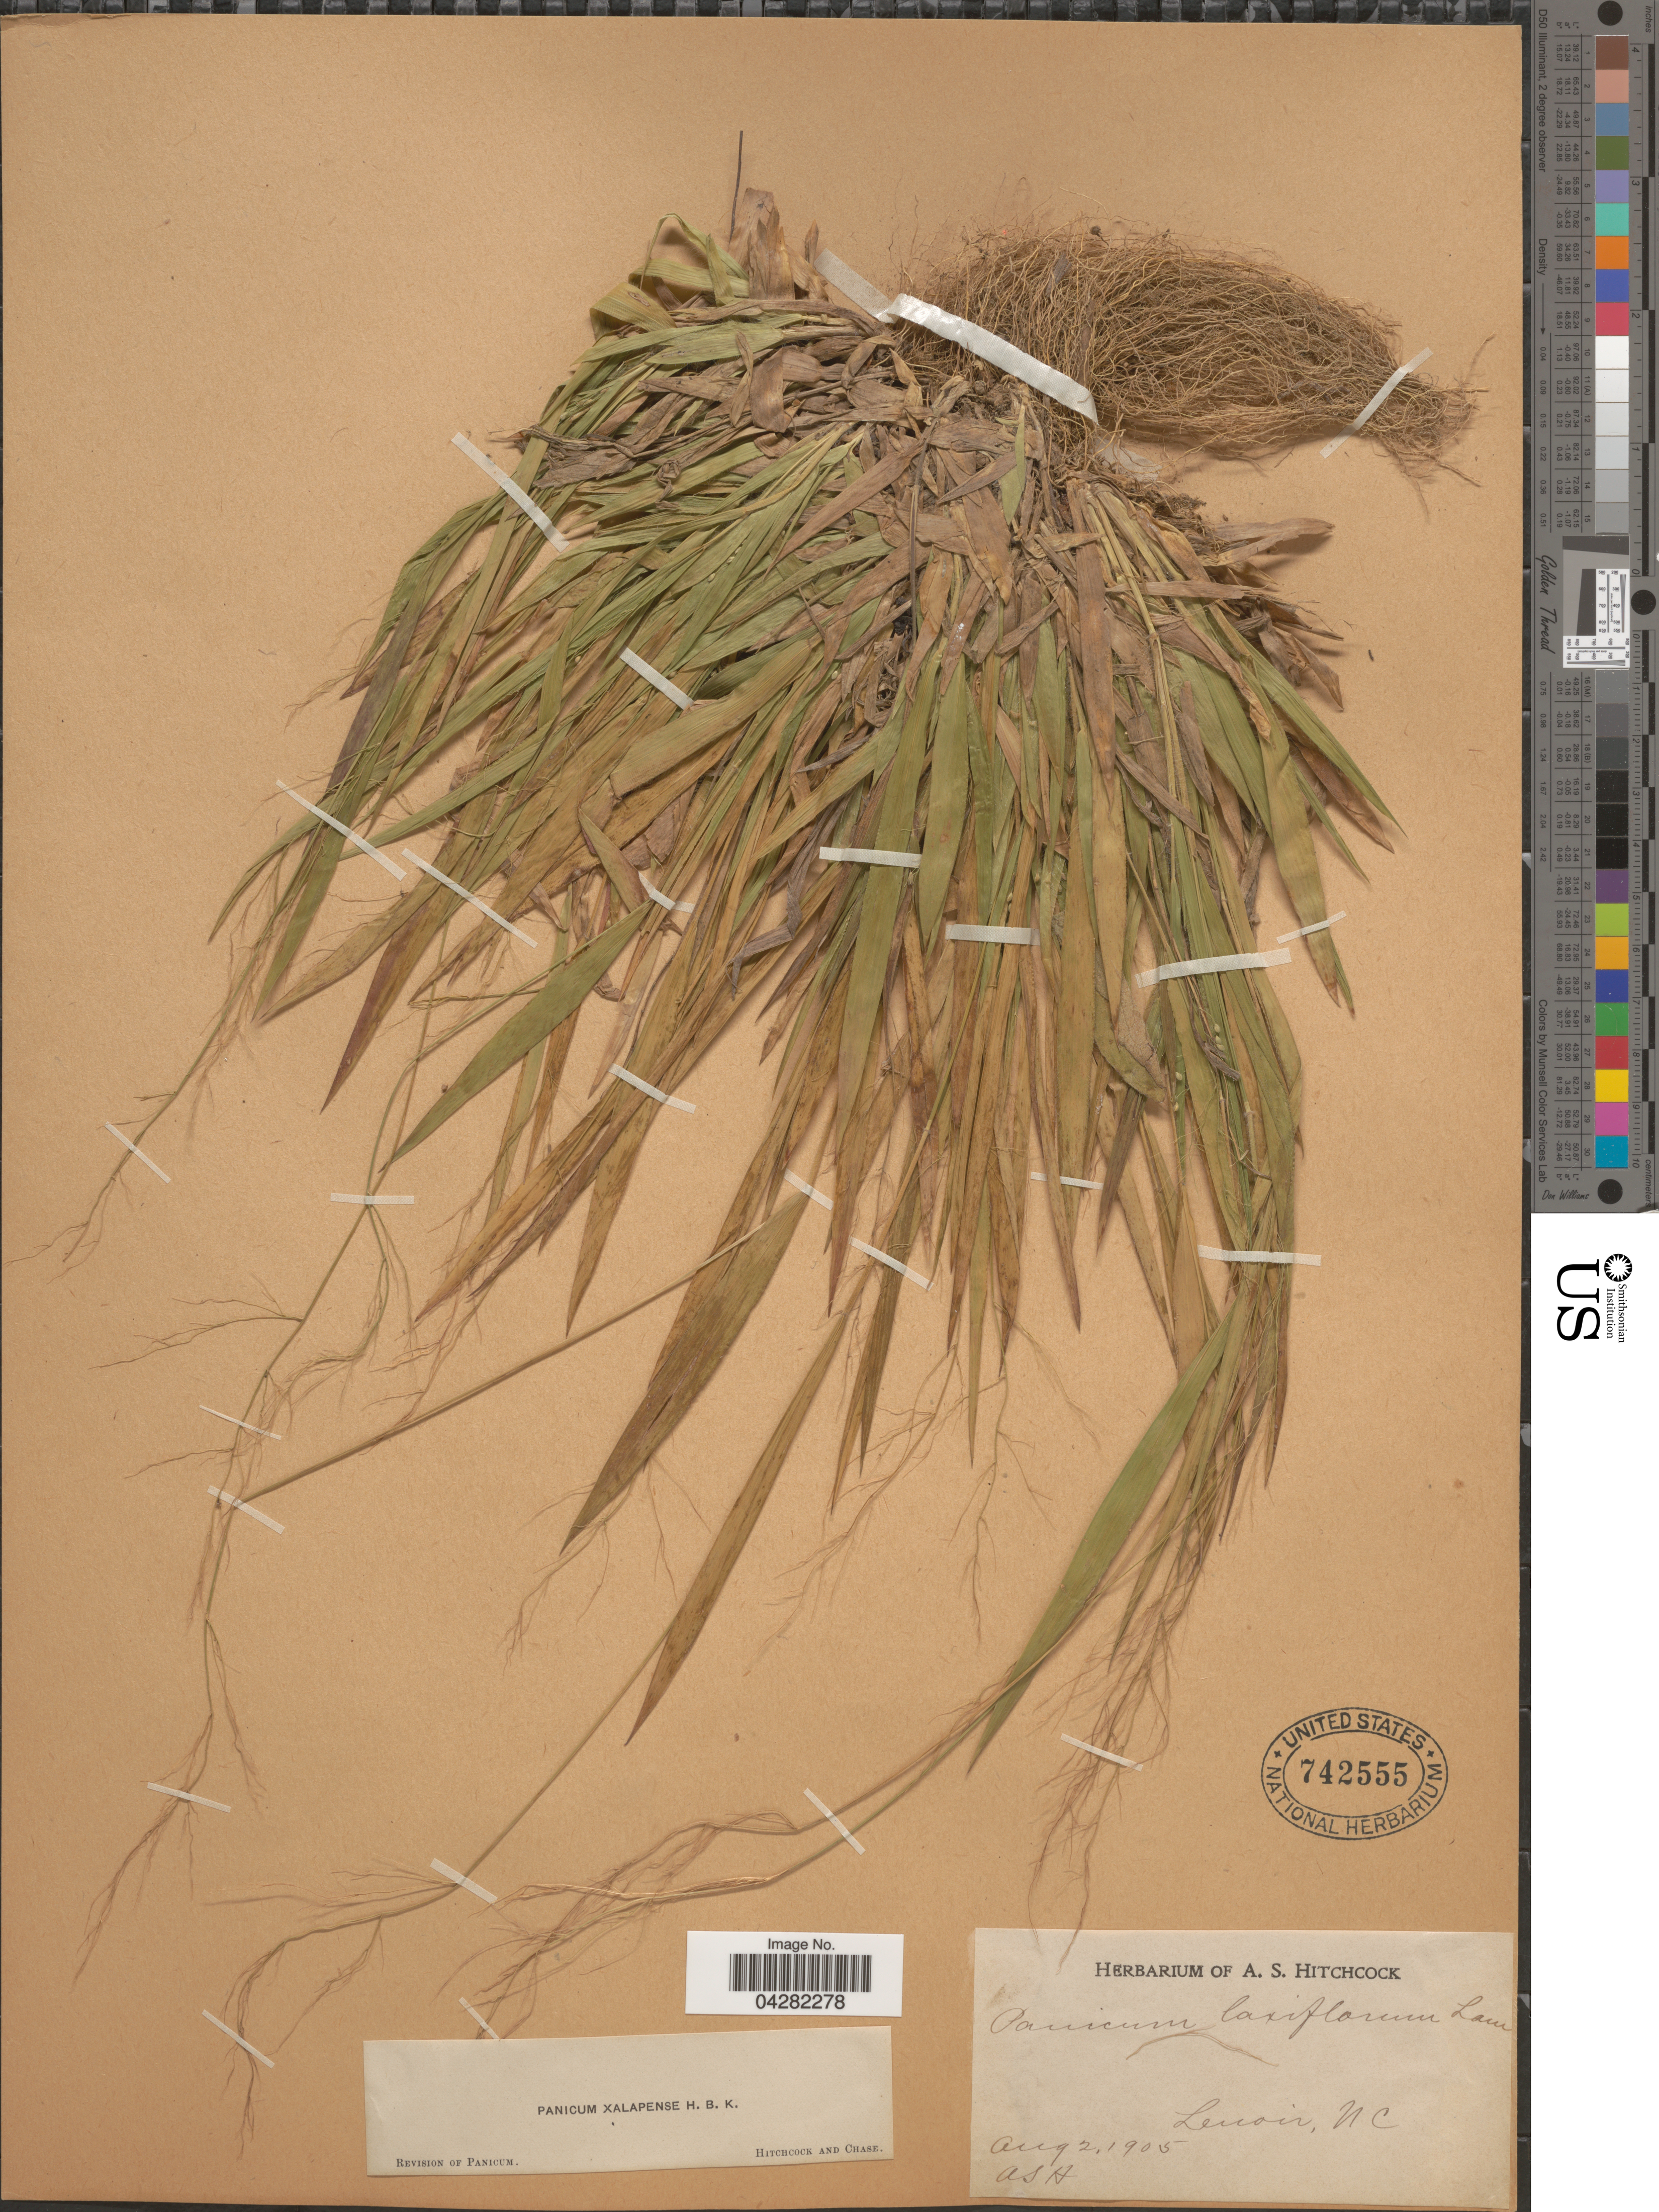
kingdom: Plantae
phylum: Tracheophyta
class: Liliopsida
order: Poales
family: Poaceae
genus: Dichanthelium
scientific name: Dichanthelium laxiflorum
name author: (Lam.) Gould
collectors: A. S. Hitchcock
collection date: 1905-08-02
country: United States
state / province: North Carolina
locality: Lenoir.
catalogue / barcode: US 742555